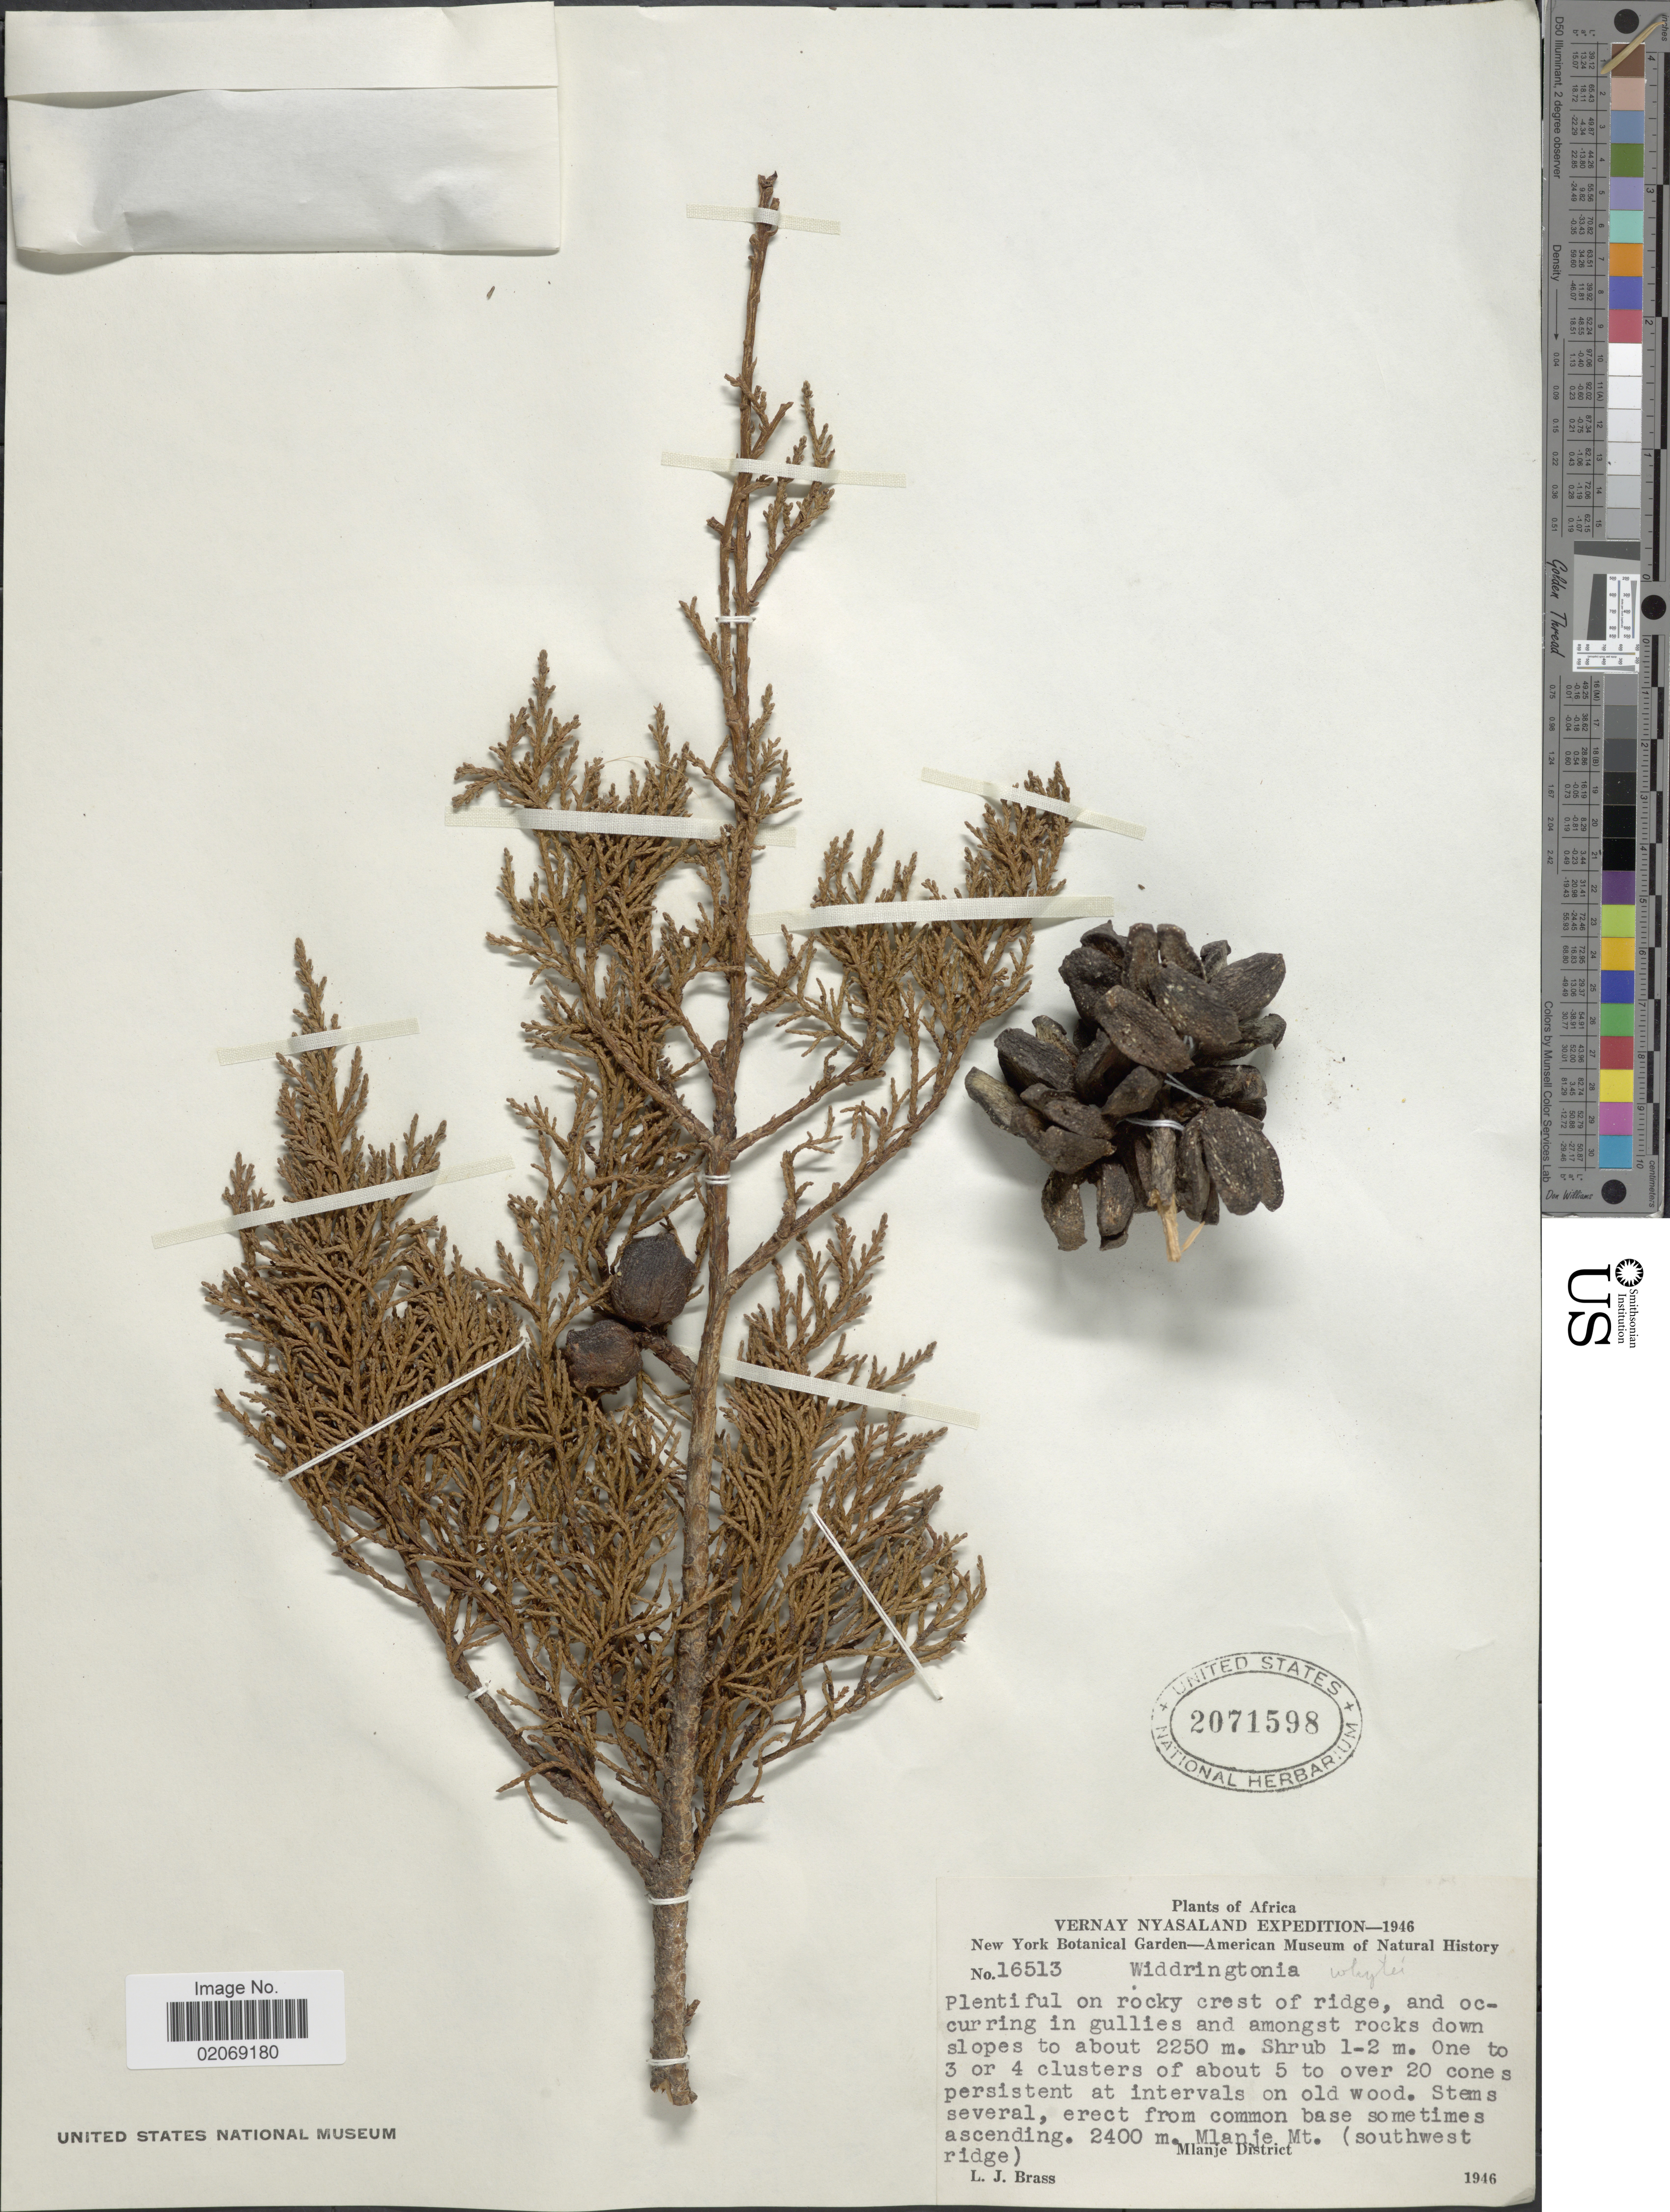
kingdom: Plantae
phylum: Tracheophyta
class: Pinopsida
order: Pinales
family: Cupressaceae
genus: Widdringtonia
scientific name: Widdringtonia whytei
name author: Rendle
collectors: L. J. Brass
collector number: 16513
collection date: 1946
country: Malawi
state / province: Southern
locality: Africa, Vernay Nyasaland. Mlanje Mt. ( southwest ridge), Mlanje District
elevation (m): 2400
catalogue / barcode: US 2071598